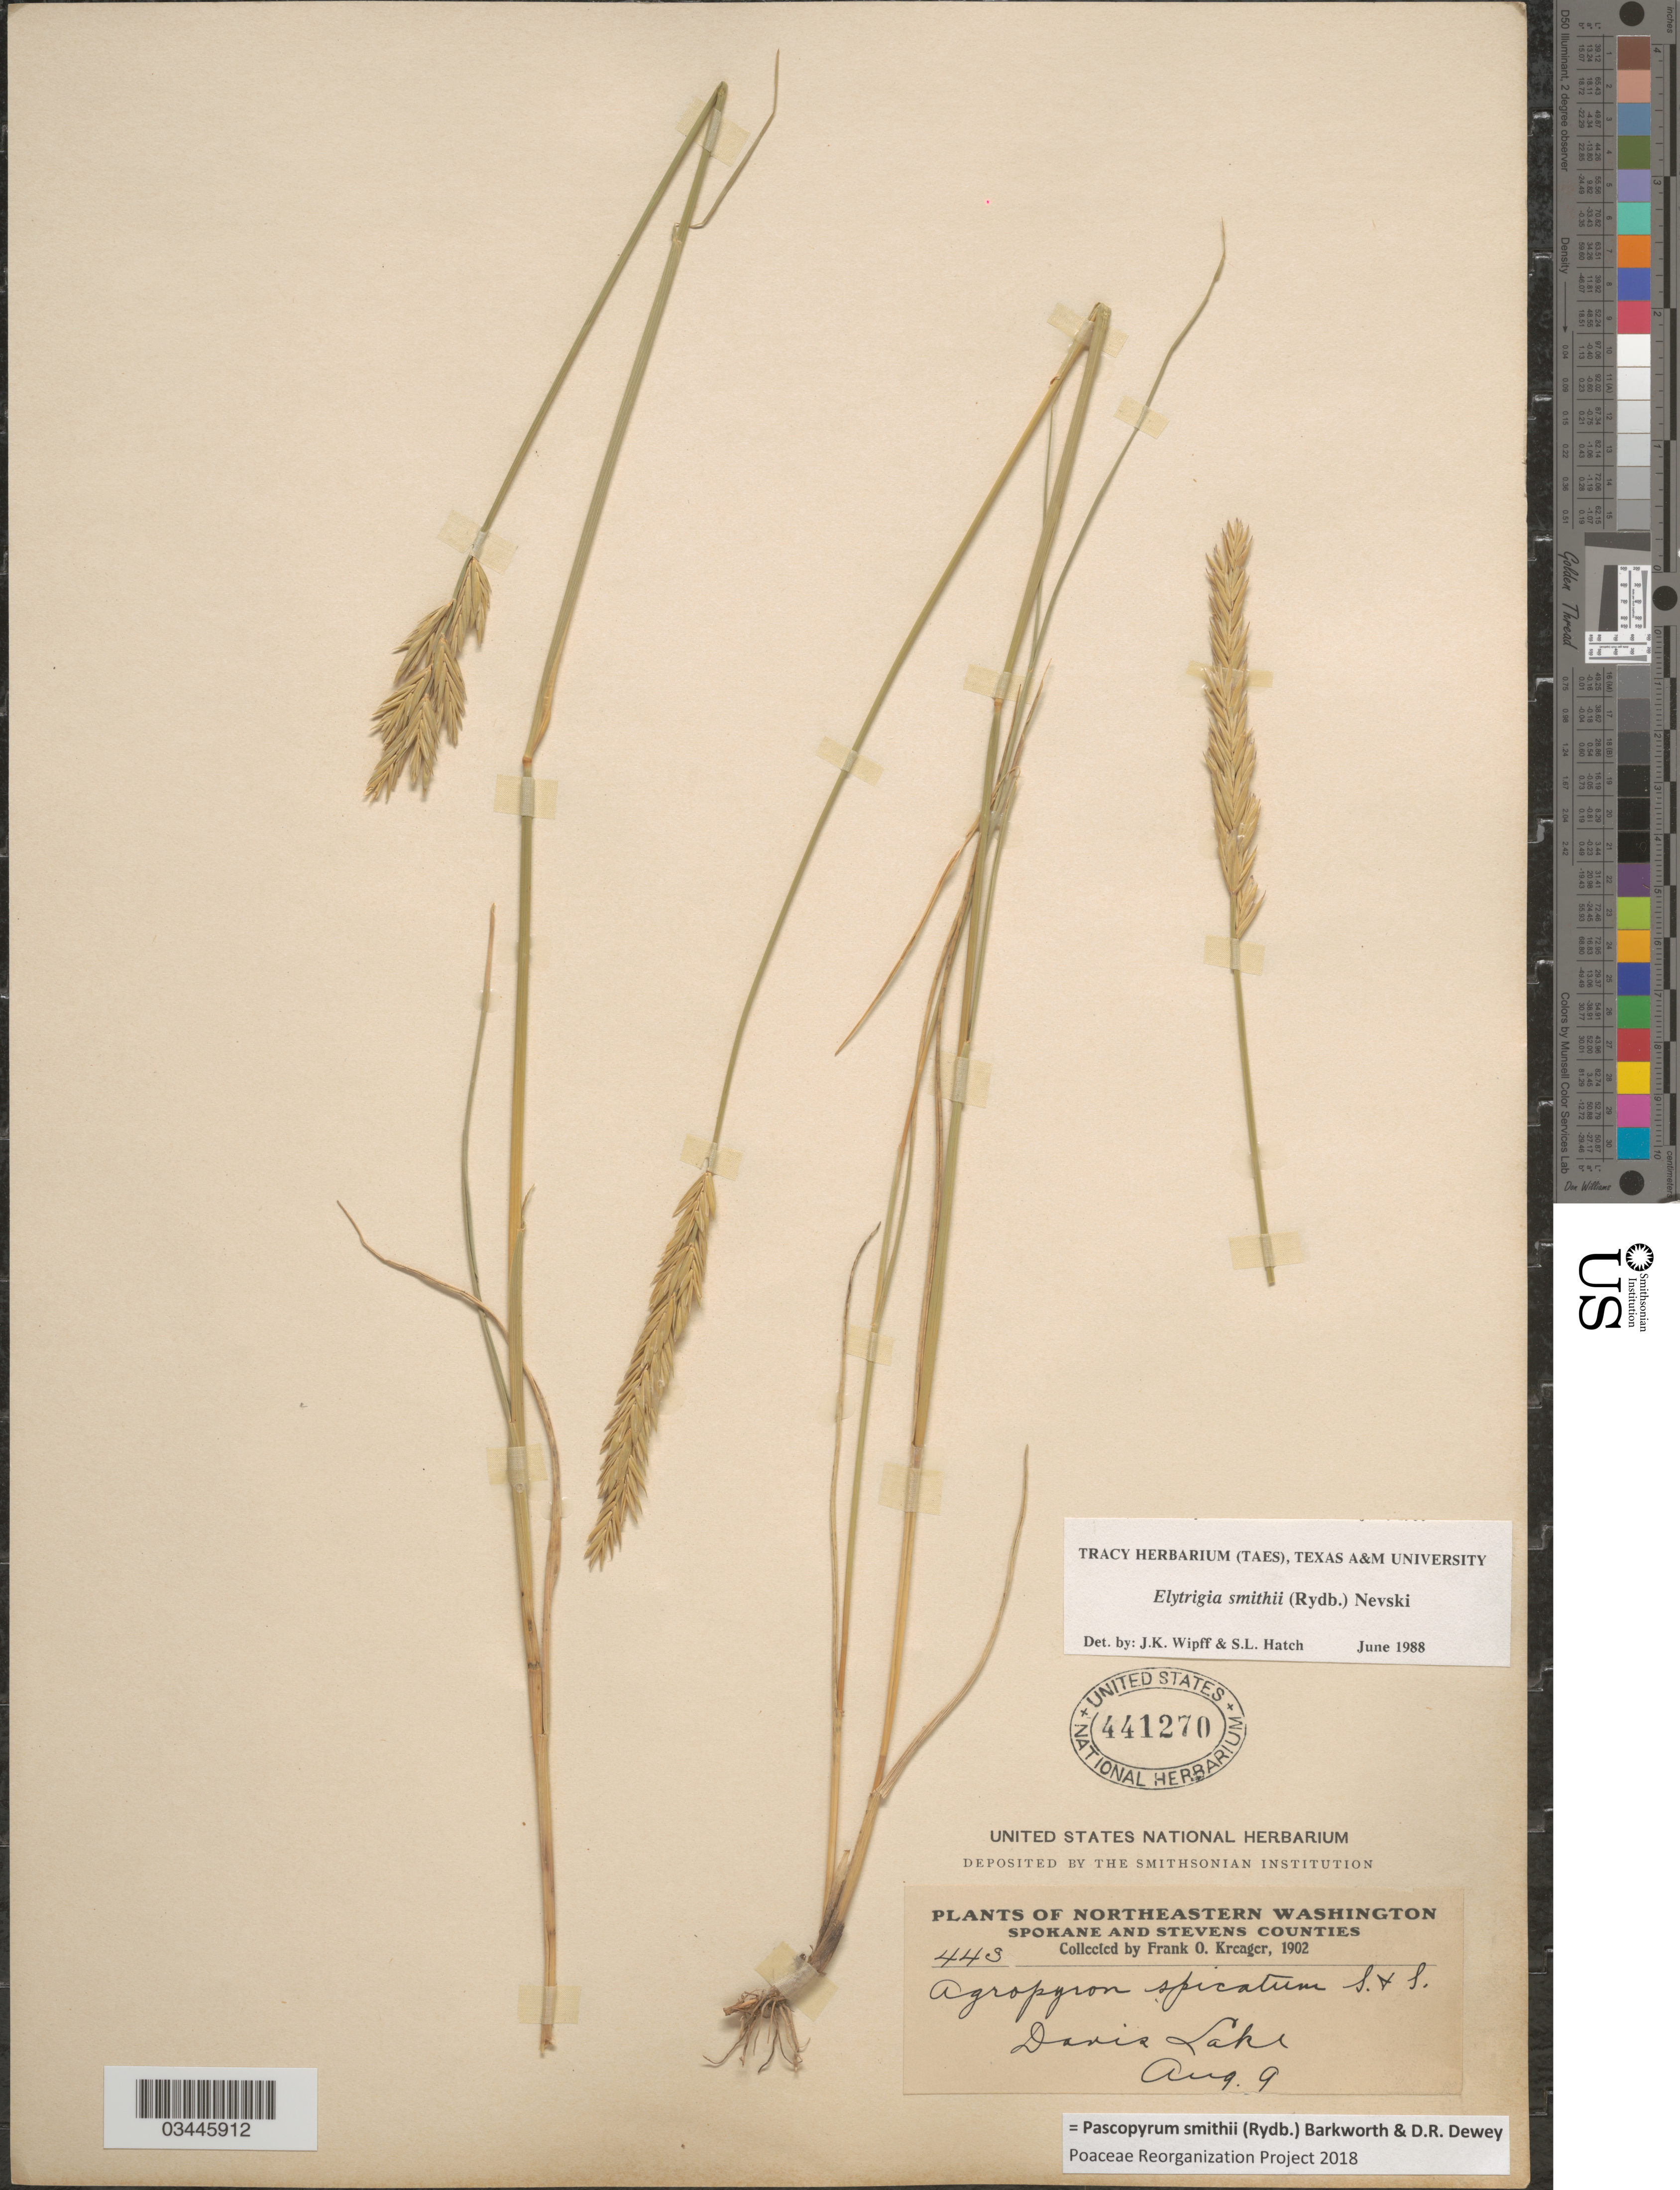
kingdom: Plantae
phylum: Tracheophyta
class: Liliopsida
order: Poales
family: Poaceae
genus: Pascopyrum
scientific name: Pascopyrum smithii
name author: (Rydb.) Barkworth & Dewey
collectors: F. Kreager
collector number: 44S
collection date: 1902-08-09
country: United States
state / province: Washington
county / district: Spokane / Stevens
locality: Northeastern Washington. Spokane and Stevens Counties. Davis Lake.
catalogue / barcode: US 441270